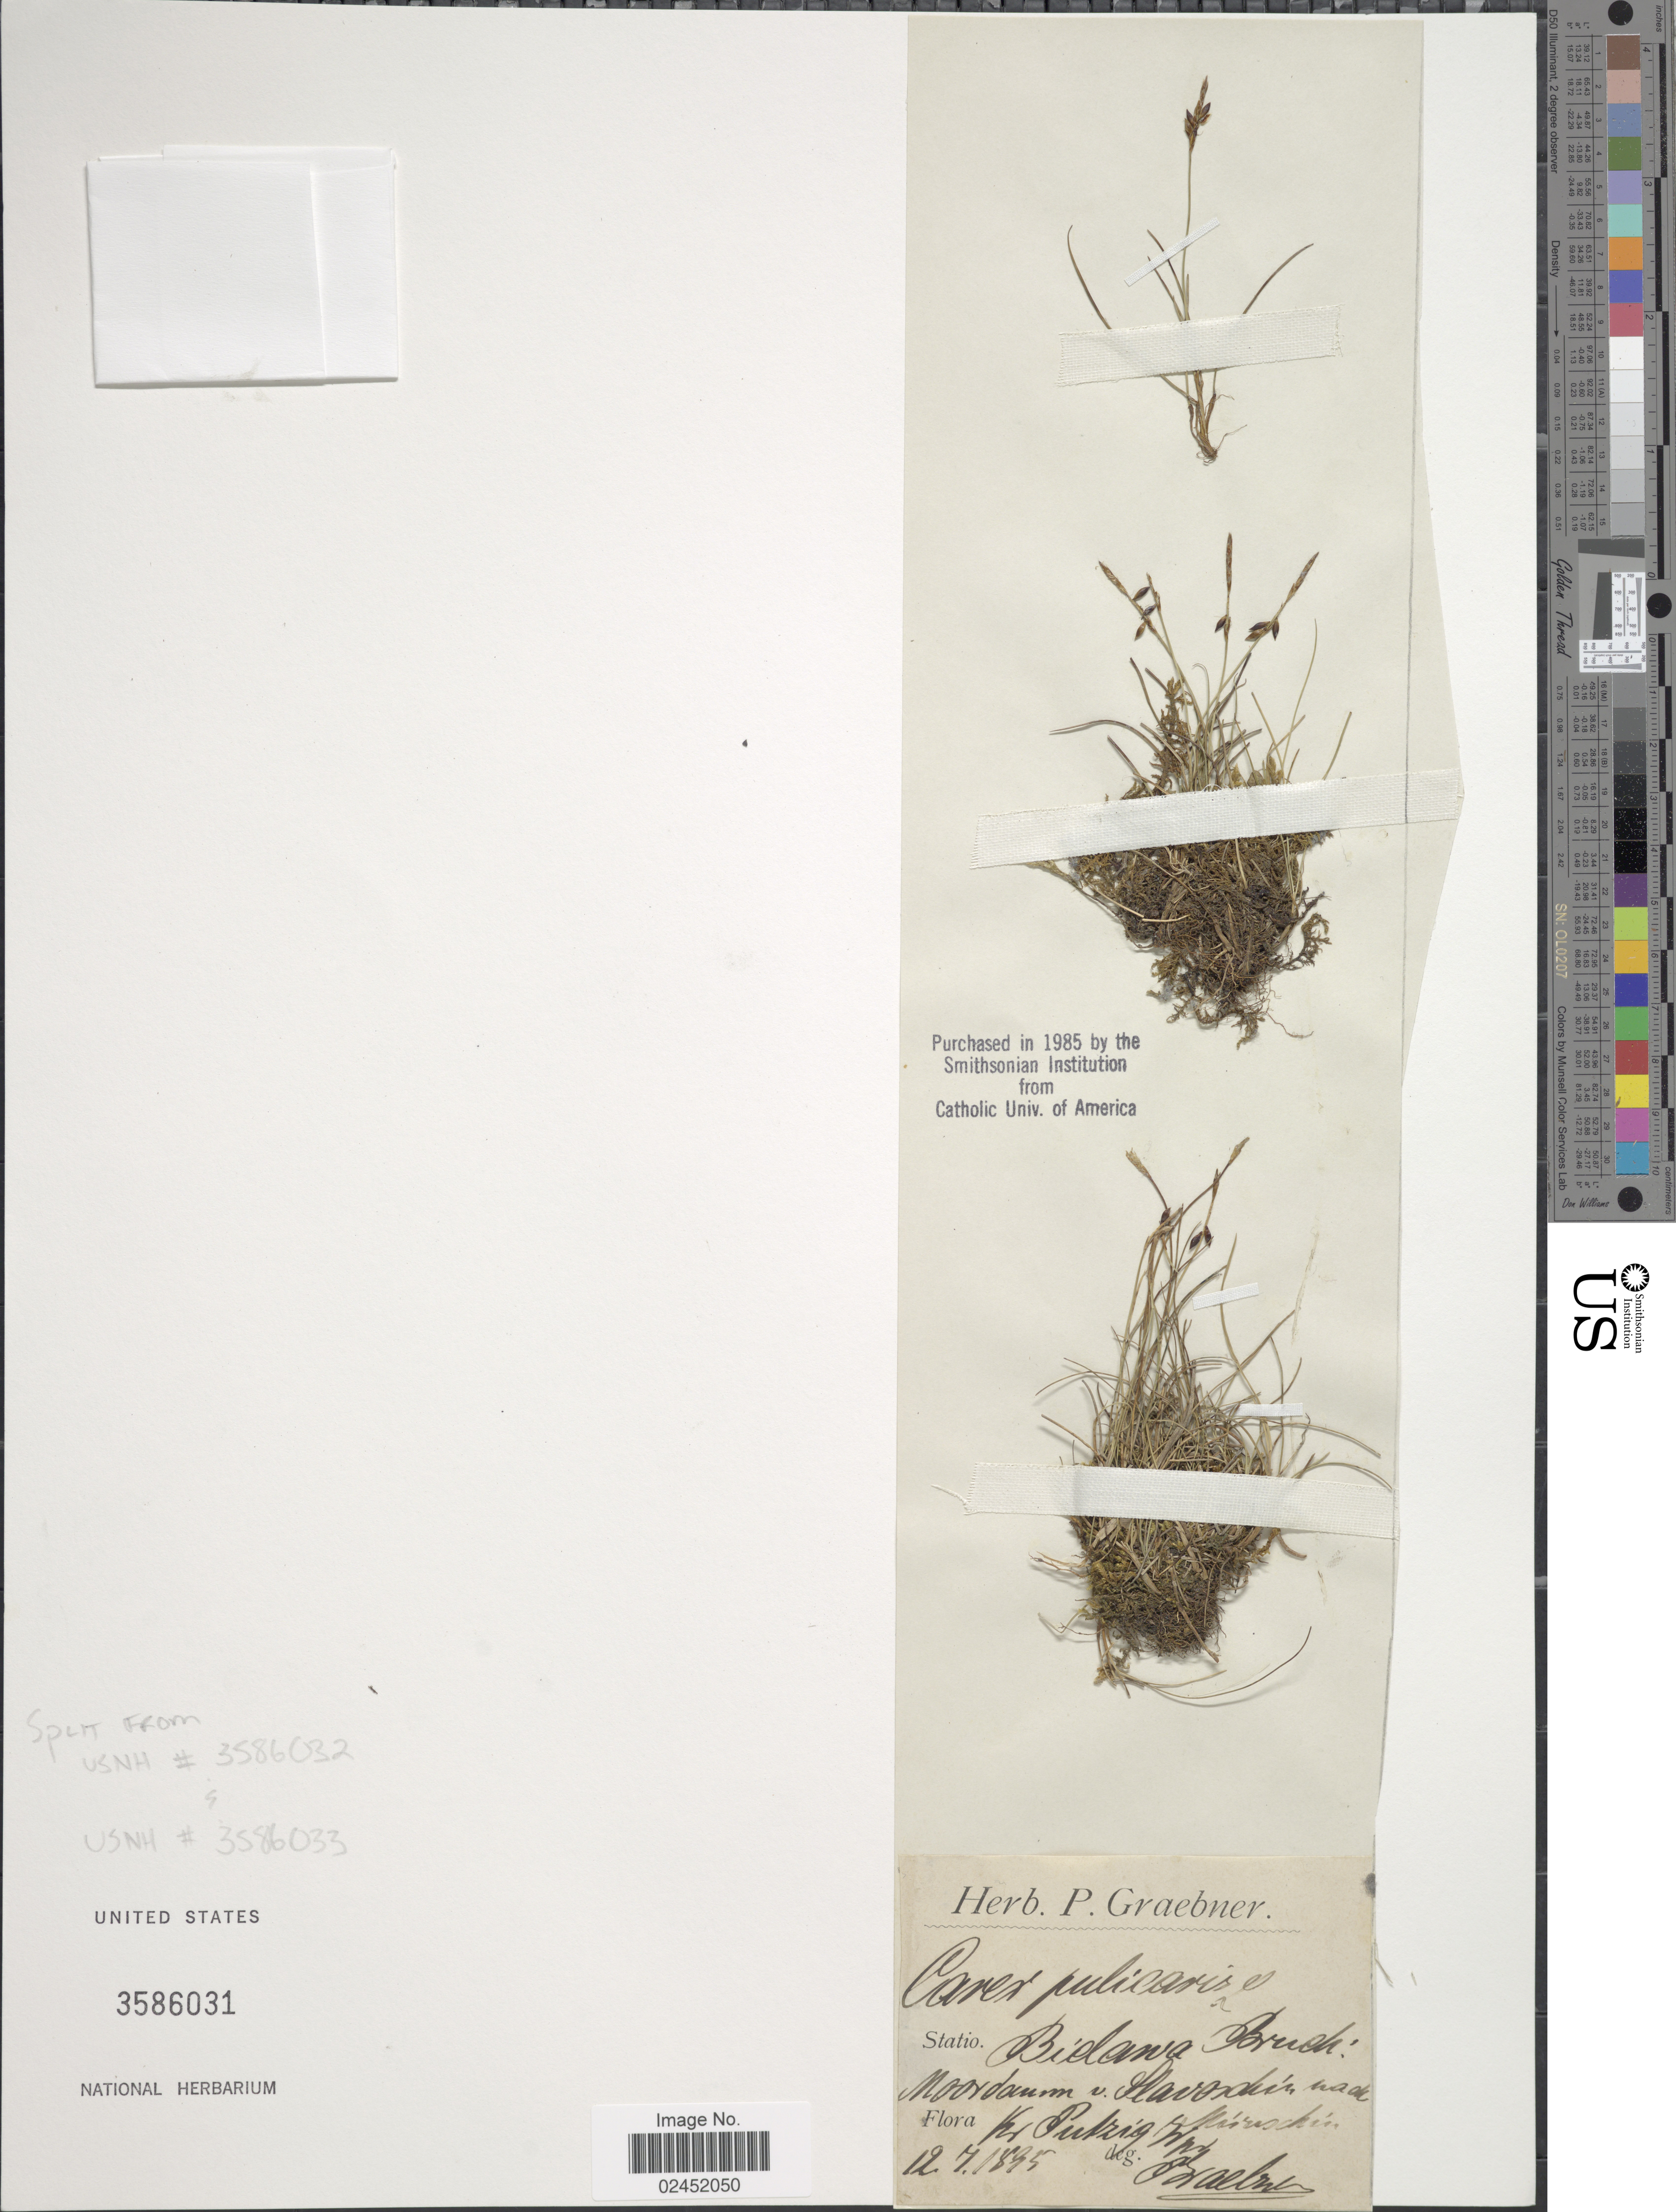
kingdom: Plantae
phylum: Tracheophyta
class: Liliopsida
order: Poales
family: Cyperaceae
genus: Carex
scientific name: Carex pulicaris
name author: L.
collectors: P. Graebner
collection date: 1895-07-12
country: Germany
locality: Statio Bidana Bruch, Noorda [illegible text] v Slavo [illegible text], Kr Putzig [interpreted]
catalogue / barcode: US 3586031